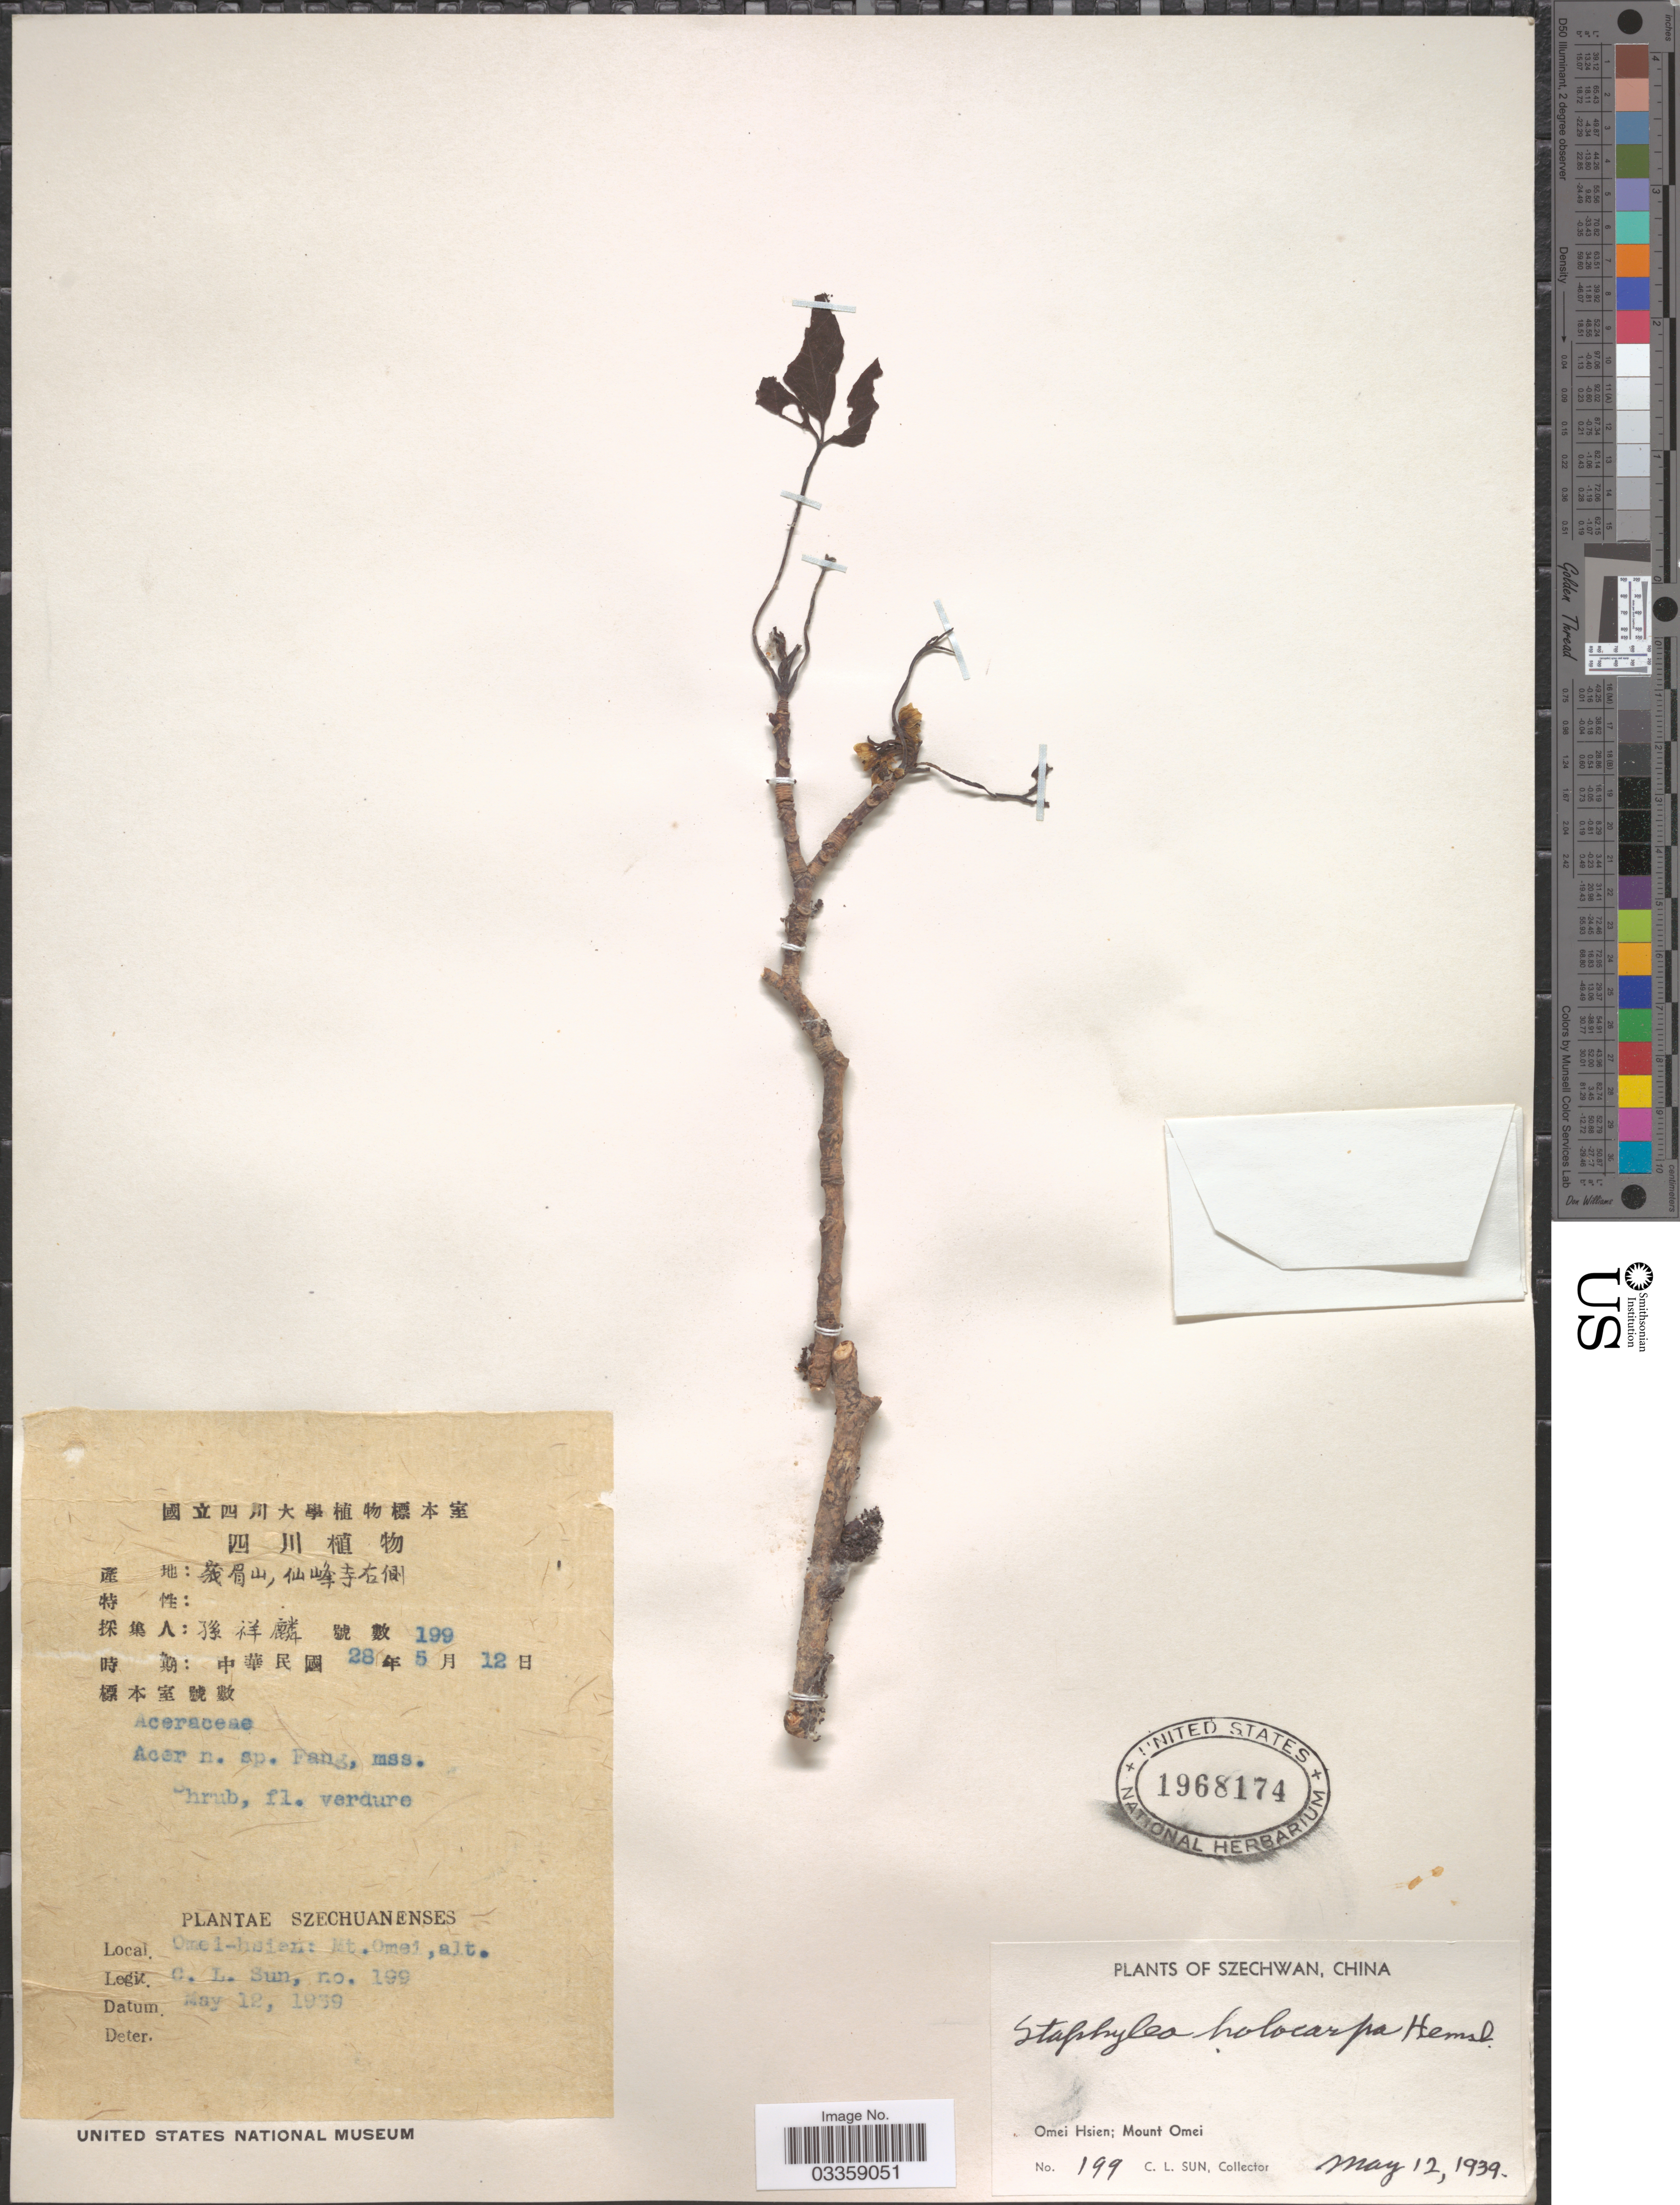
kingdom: Plantae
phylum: Tracheophyta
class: Magnoliopsida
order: Crossosomatales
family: Staphyleaceae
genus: Staphylea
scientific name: Staphylea holocarpa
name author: Hemsl.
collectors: C. Sun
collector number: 199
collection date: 1939-05-12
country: China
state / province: Sichuan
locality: Szechwan. Omei Hsien; Mount Omei.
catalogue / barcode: US 1968174